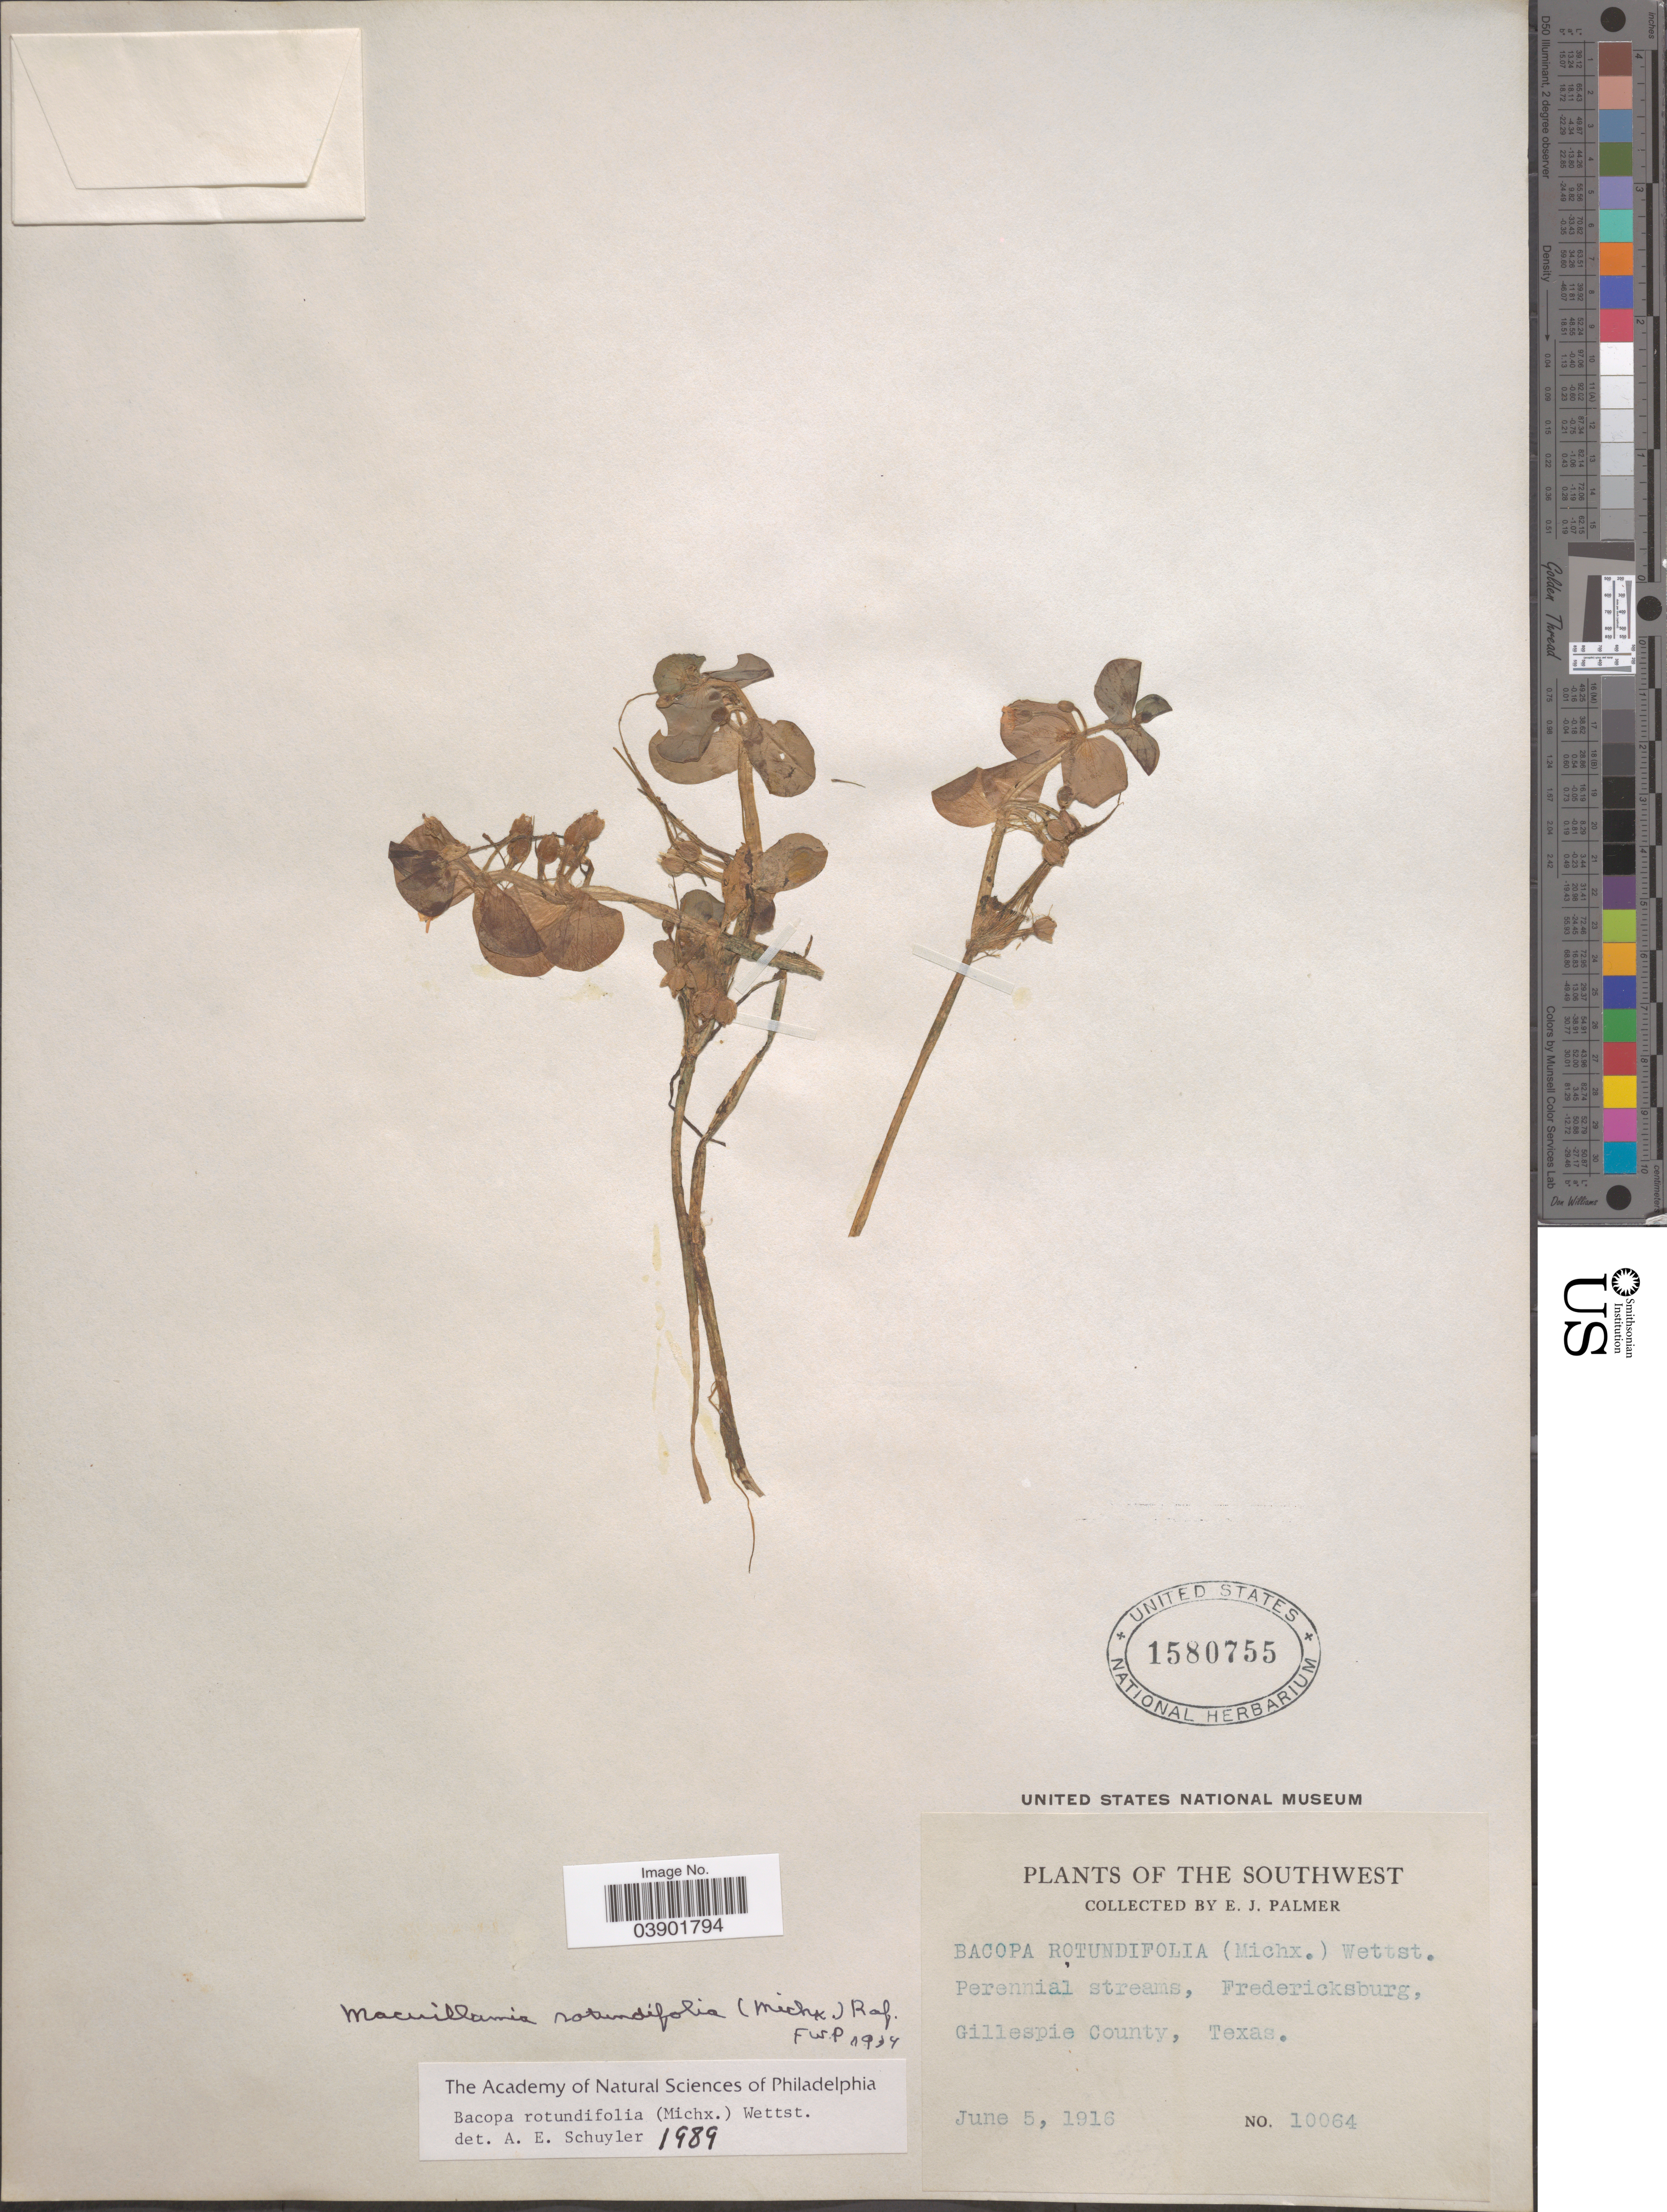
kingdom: Plantae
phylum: Tracheophyta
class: Magnoliopsida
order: Lamiales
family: Plantaginaceae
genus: Bacopa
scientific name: Bacopa rotundifolia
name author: (Michx.) Wettst.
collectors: E. J. Palmer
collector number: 10064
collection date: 1916-06-05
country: United States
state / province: Texas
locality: The Southwest. Fredericksburg, Gillespie County.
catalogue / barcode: US 1580755